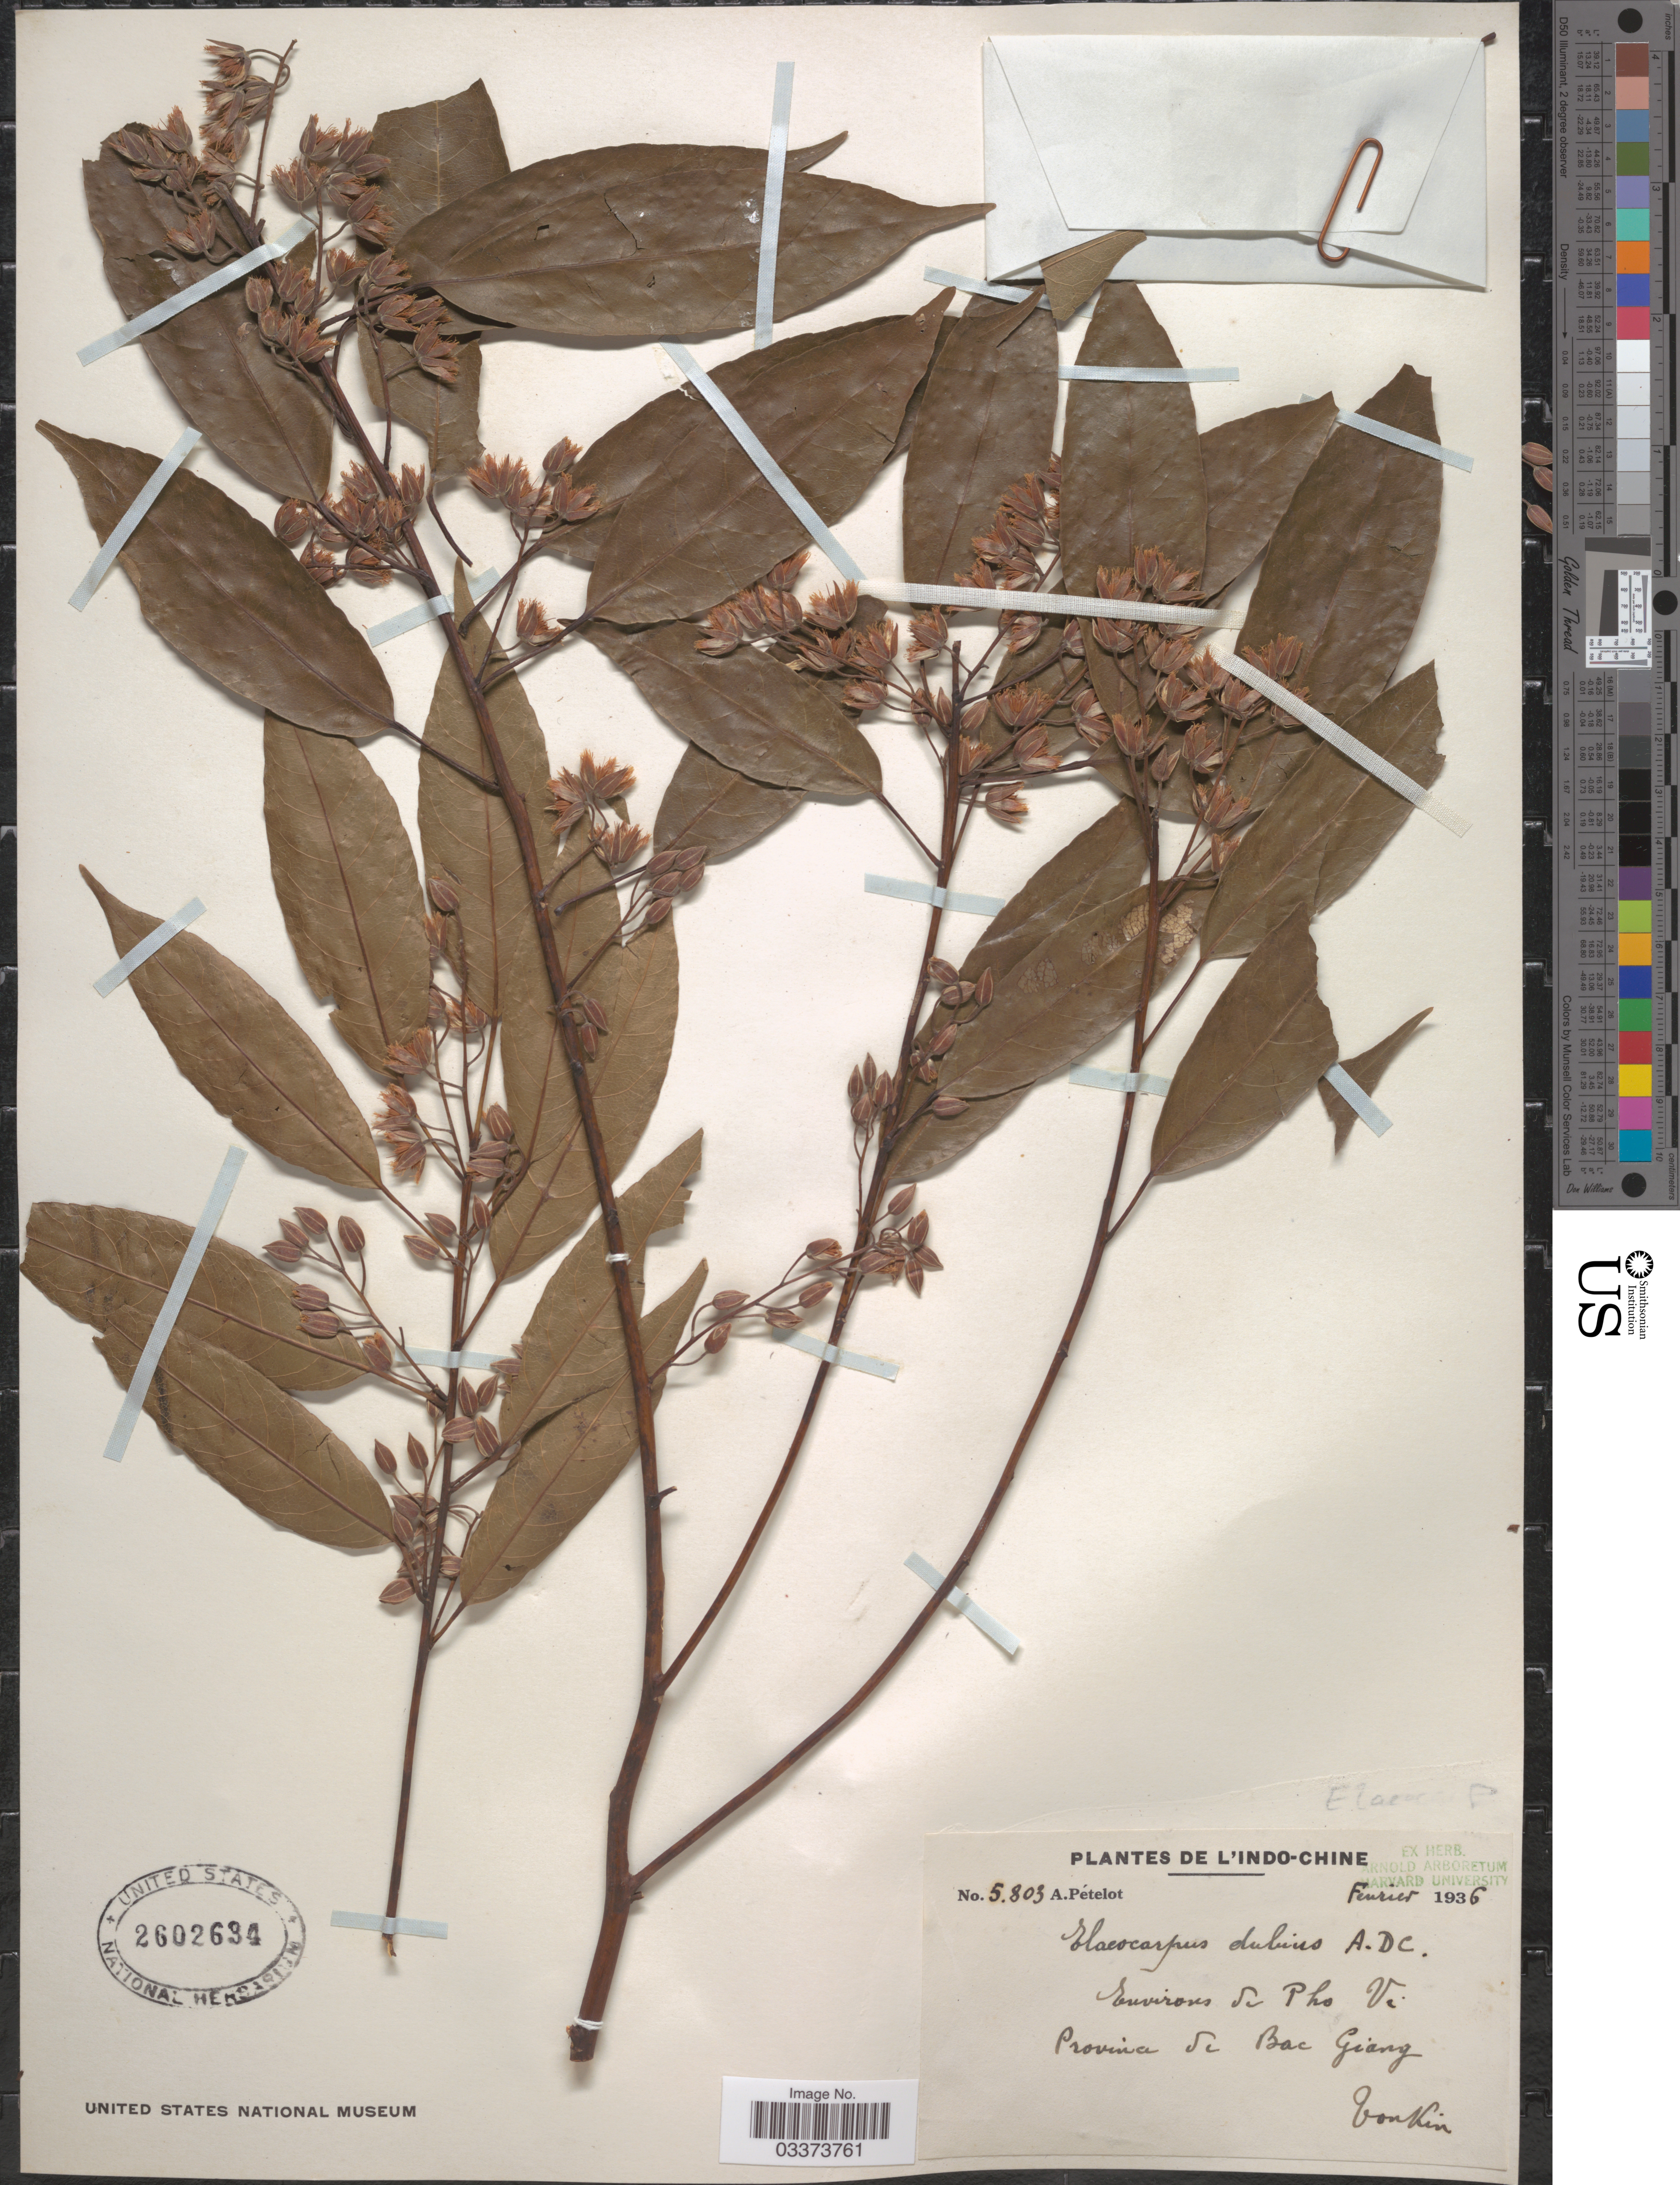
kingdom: Plantae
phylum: Tracheophyta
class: Magnoliopsida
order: Oxalidales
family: Elaeocarpaceae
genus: Elaeocarpus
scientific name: Elaeocarpus dubius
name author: DC.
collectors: A. Petelot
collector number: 5803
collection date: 1936-02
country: Vietnam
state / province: Bac Giang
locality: L'Indo-Chine, Environs de Pho Vi, Province de Bac Giang, Tonkin.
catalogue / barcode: US 2602634